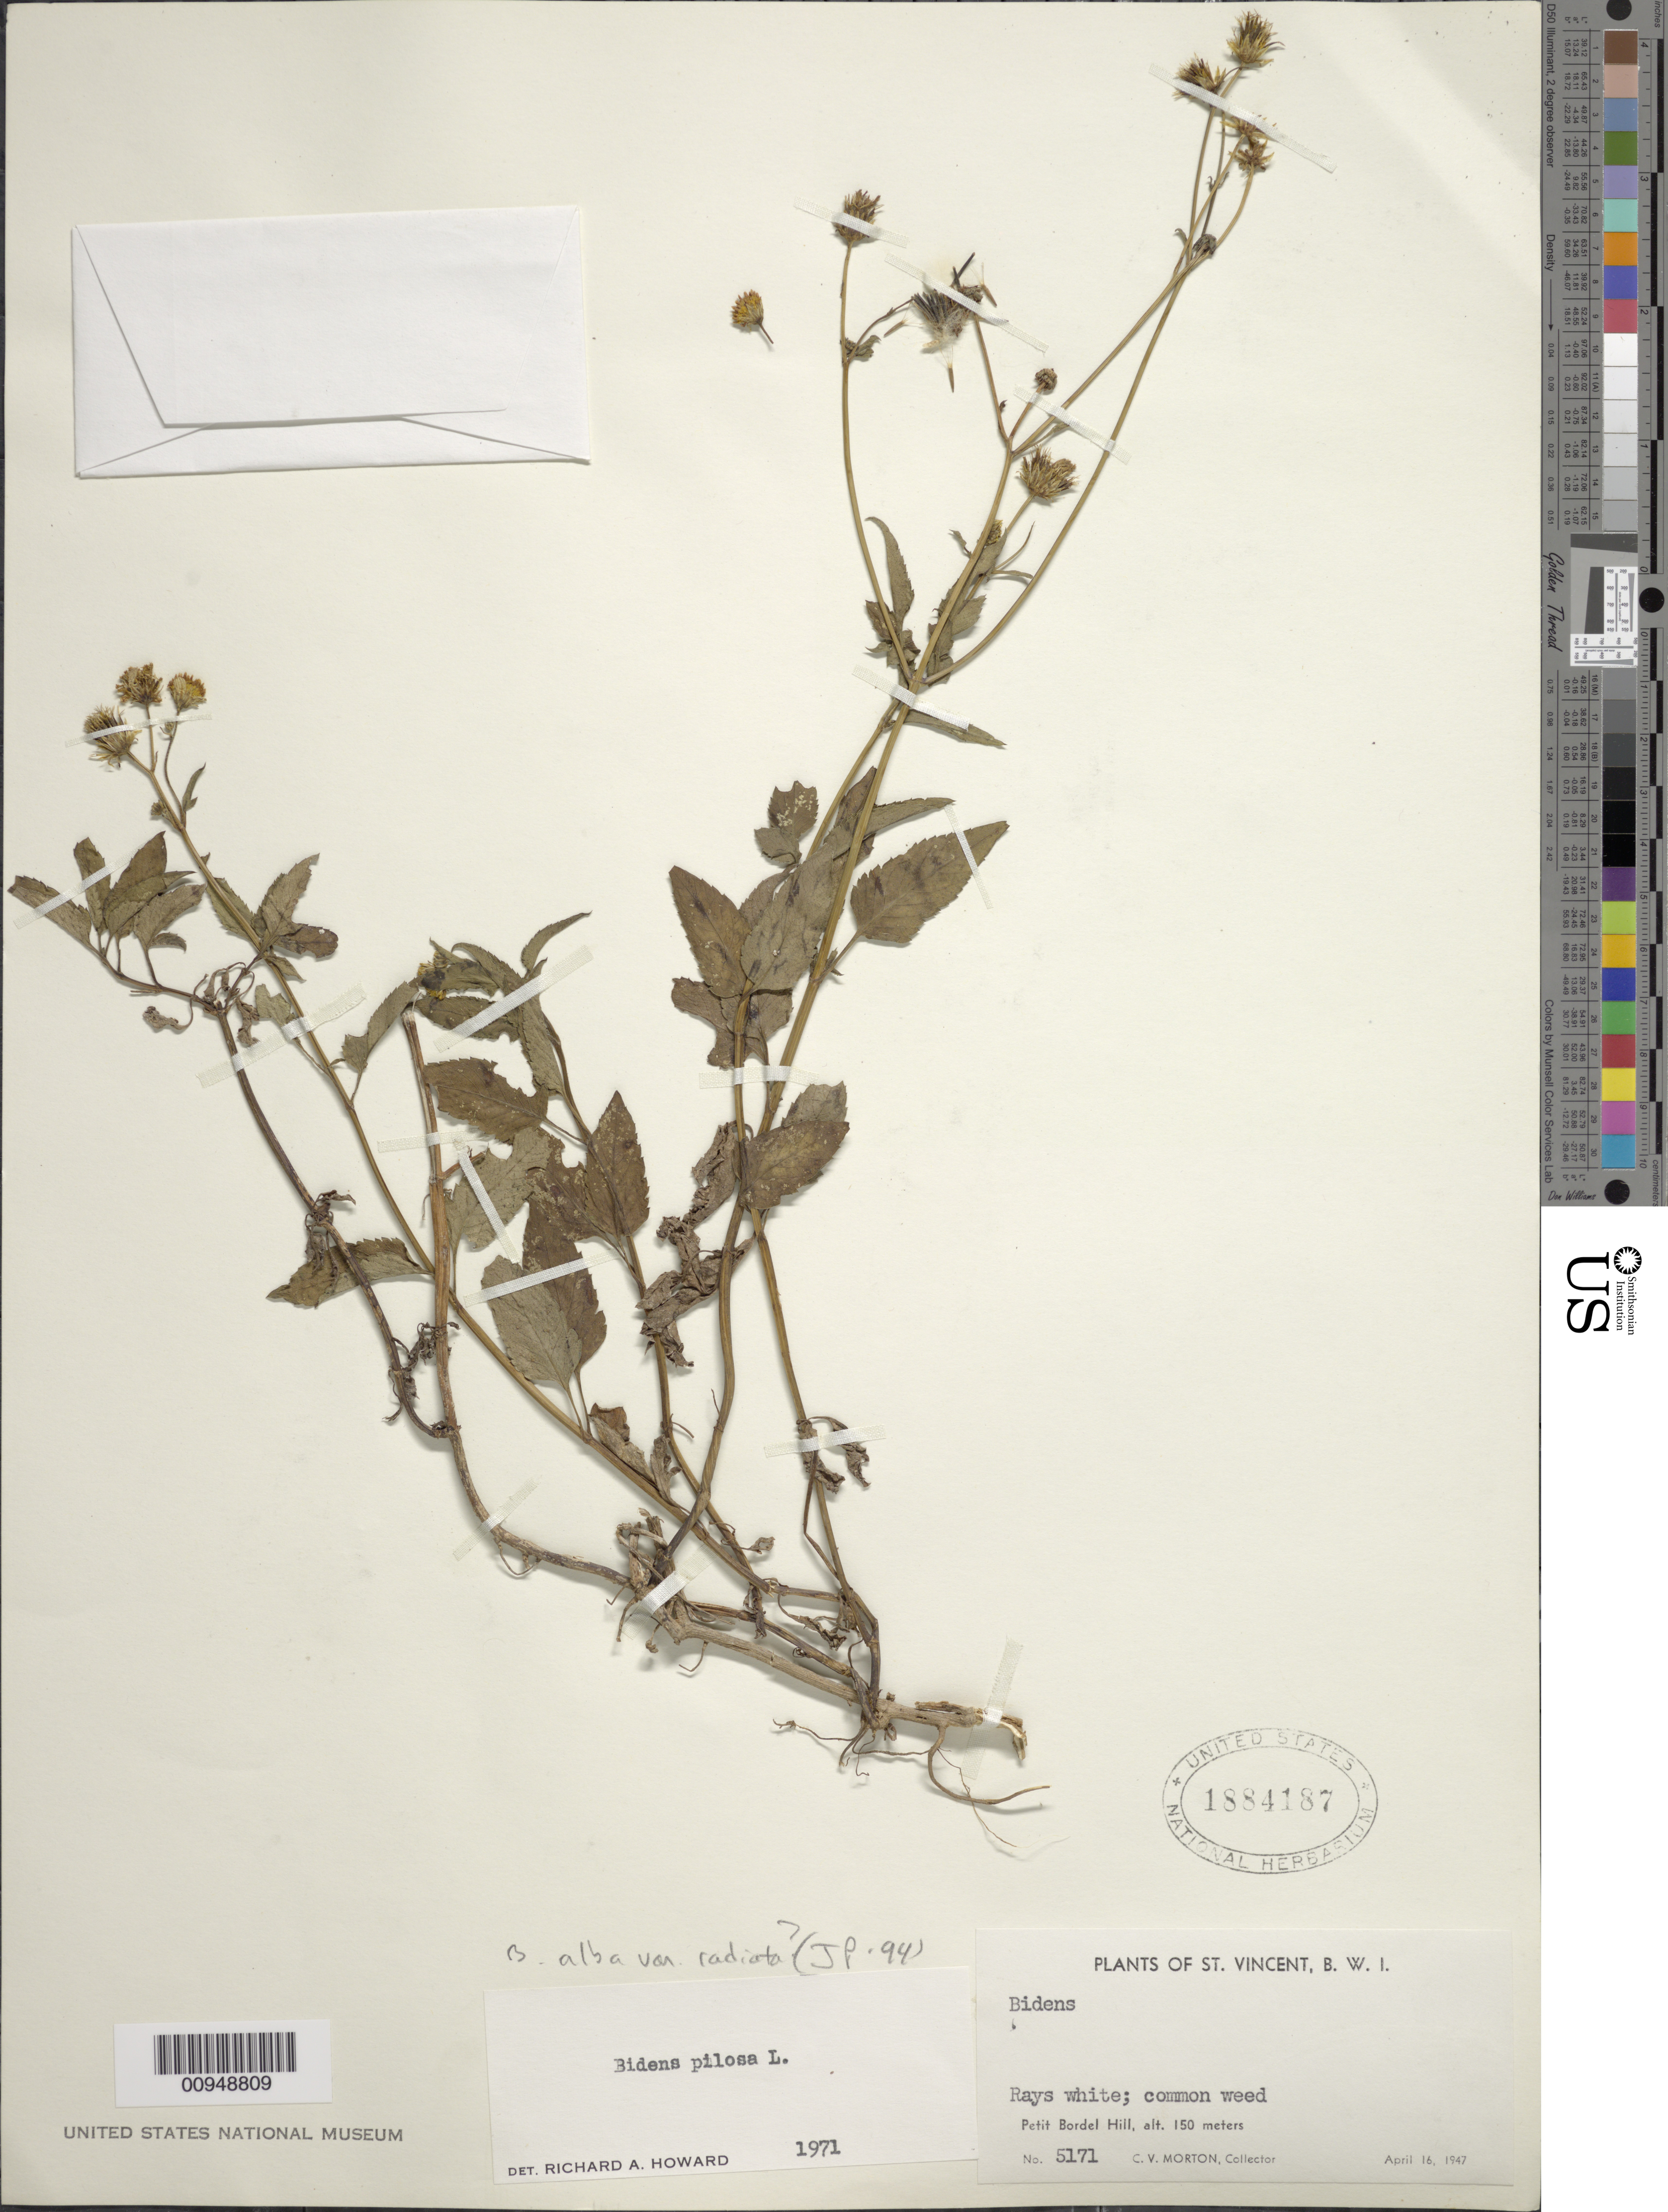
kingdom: Plantae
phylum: Tracheophyta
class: Magnoliopsida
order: Asterales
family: Asteraceae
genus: Bidens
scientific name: Bidens alba var. radiata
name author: (Sch. Bip.) R.E. Ballard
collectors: C. V. Morton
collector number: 5171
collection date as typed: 16 Apr 1947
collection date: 1947-04-16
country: St. Vincent - Grenadines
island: St. Vincent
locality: Petit Bordel Hill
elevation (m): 150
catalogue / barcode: US 1884187